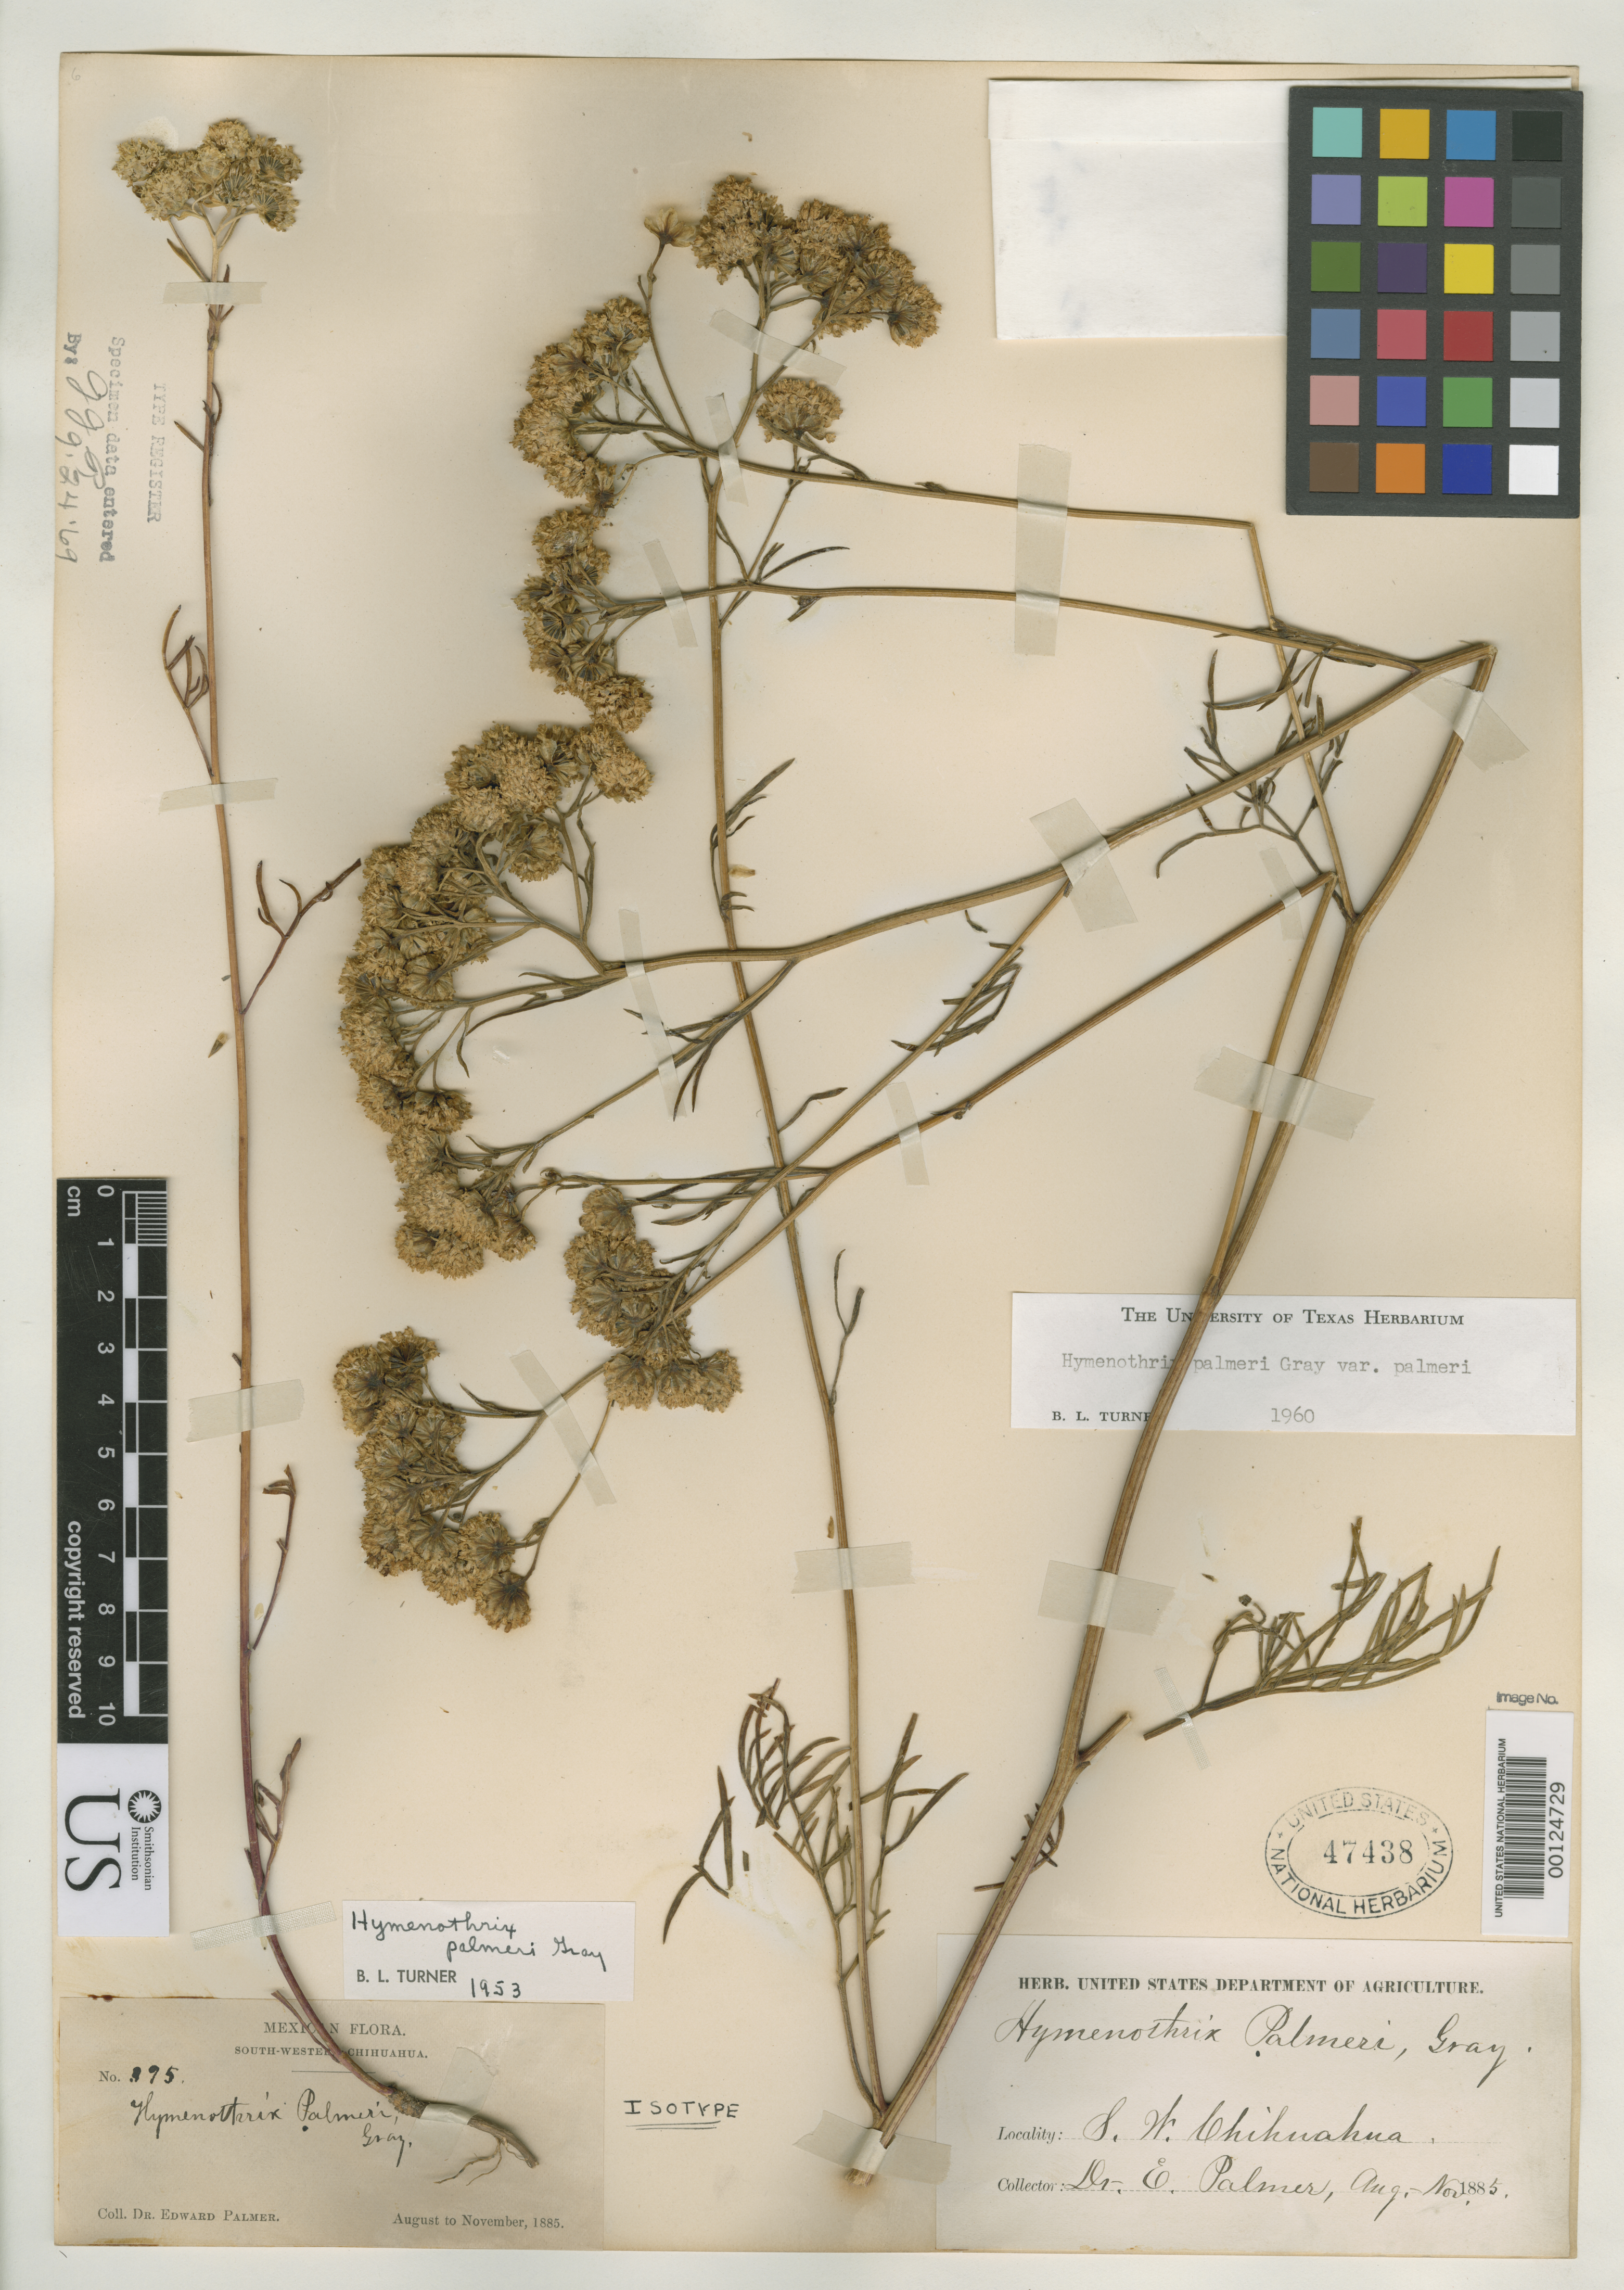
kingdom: Plantae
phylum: Tracheophyta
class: Magnoliopsida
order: Asterales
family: Asteraceae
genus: Hymenothrix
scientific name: Hymenothrix palmeri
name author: A. Gray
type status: Isotype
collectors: E. Palmer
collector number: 395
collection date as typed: Aug 1885 to -- Nov 1885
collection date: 1885-08/1885-11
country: Mexico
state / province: Chihuahua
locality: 150 miles N of Batopilas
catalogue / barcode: US 47438